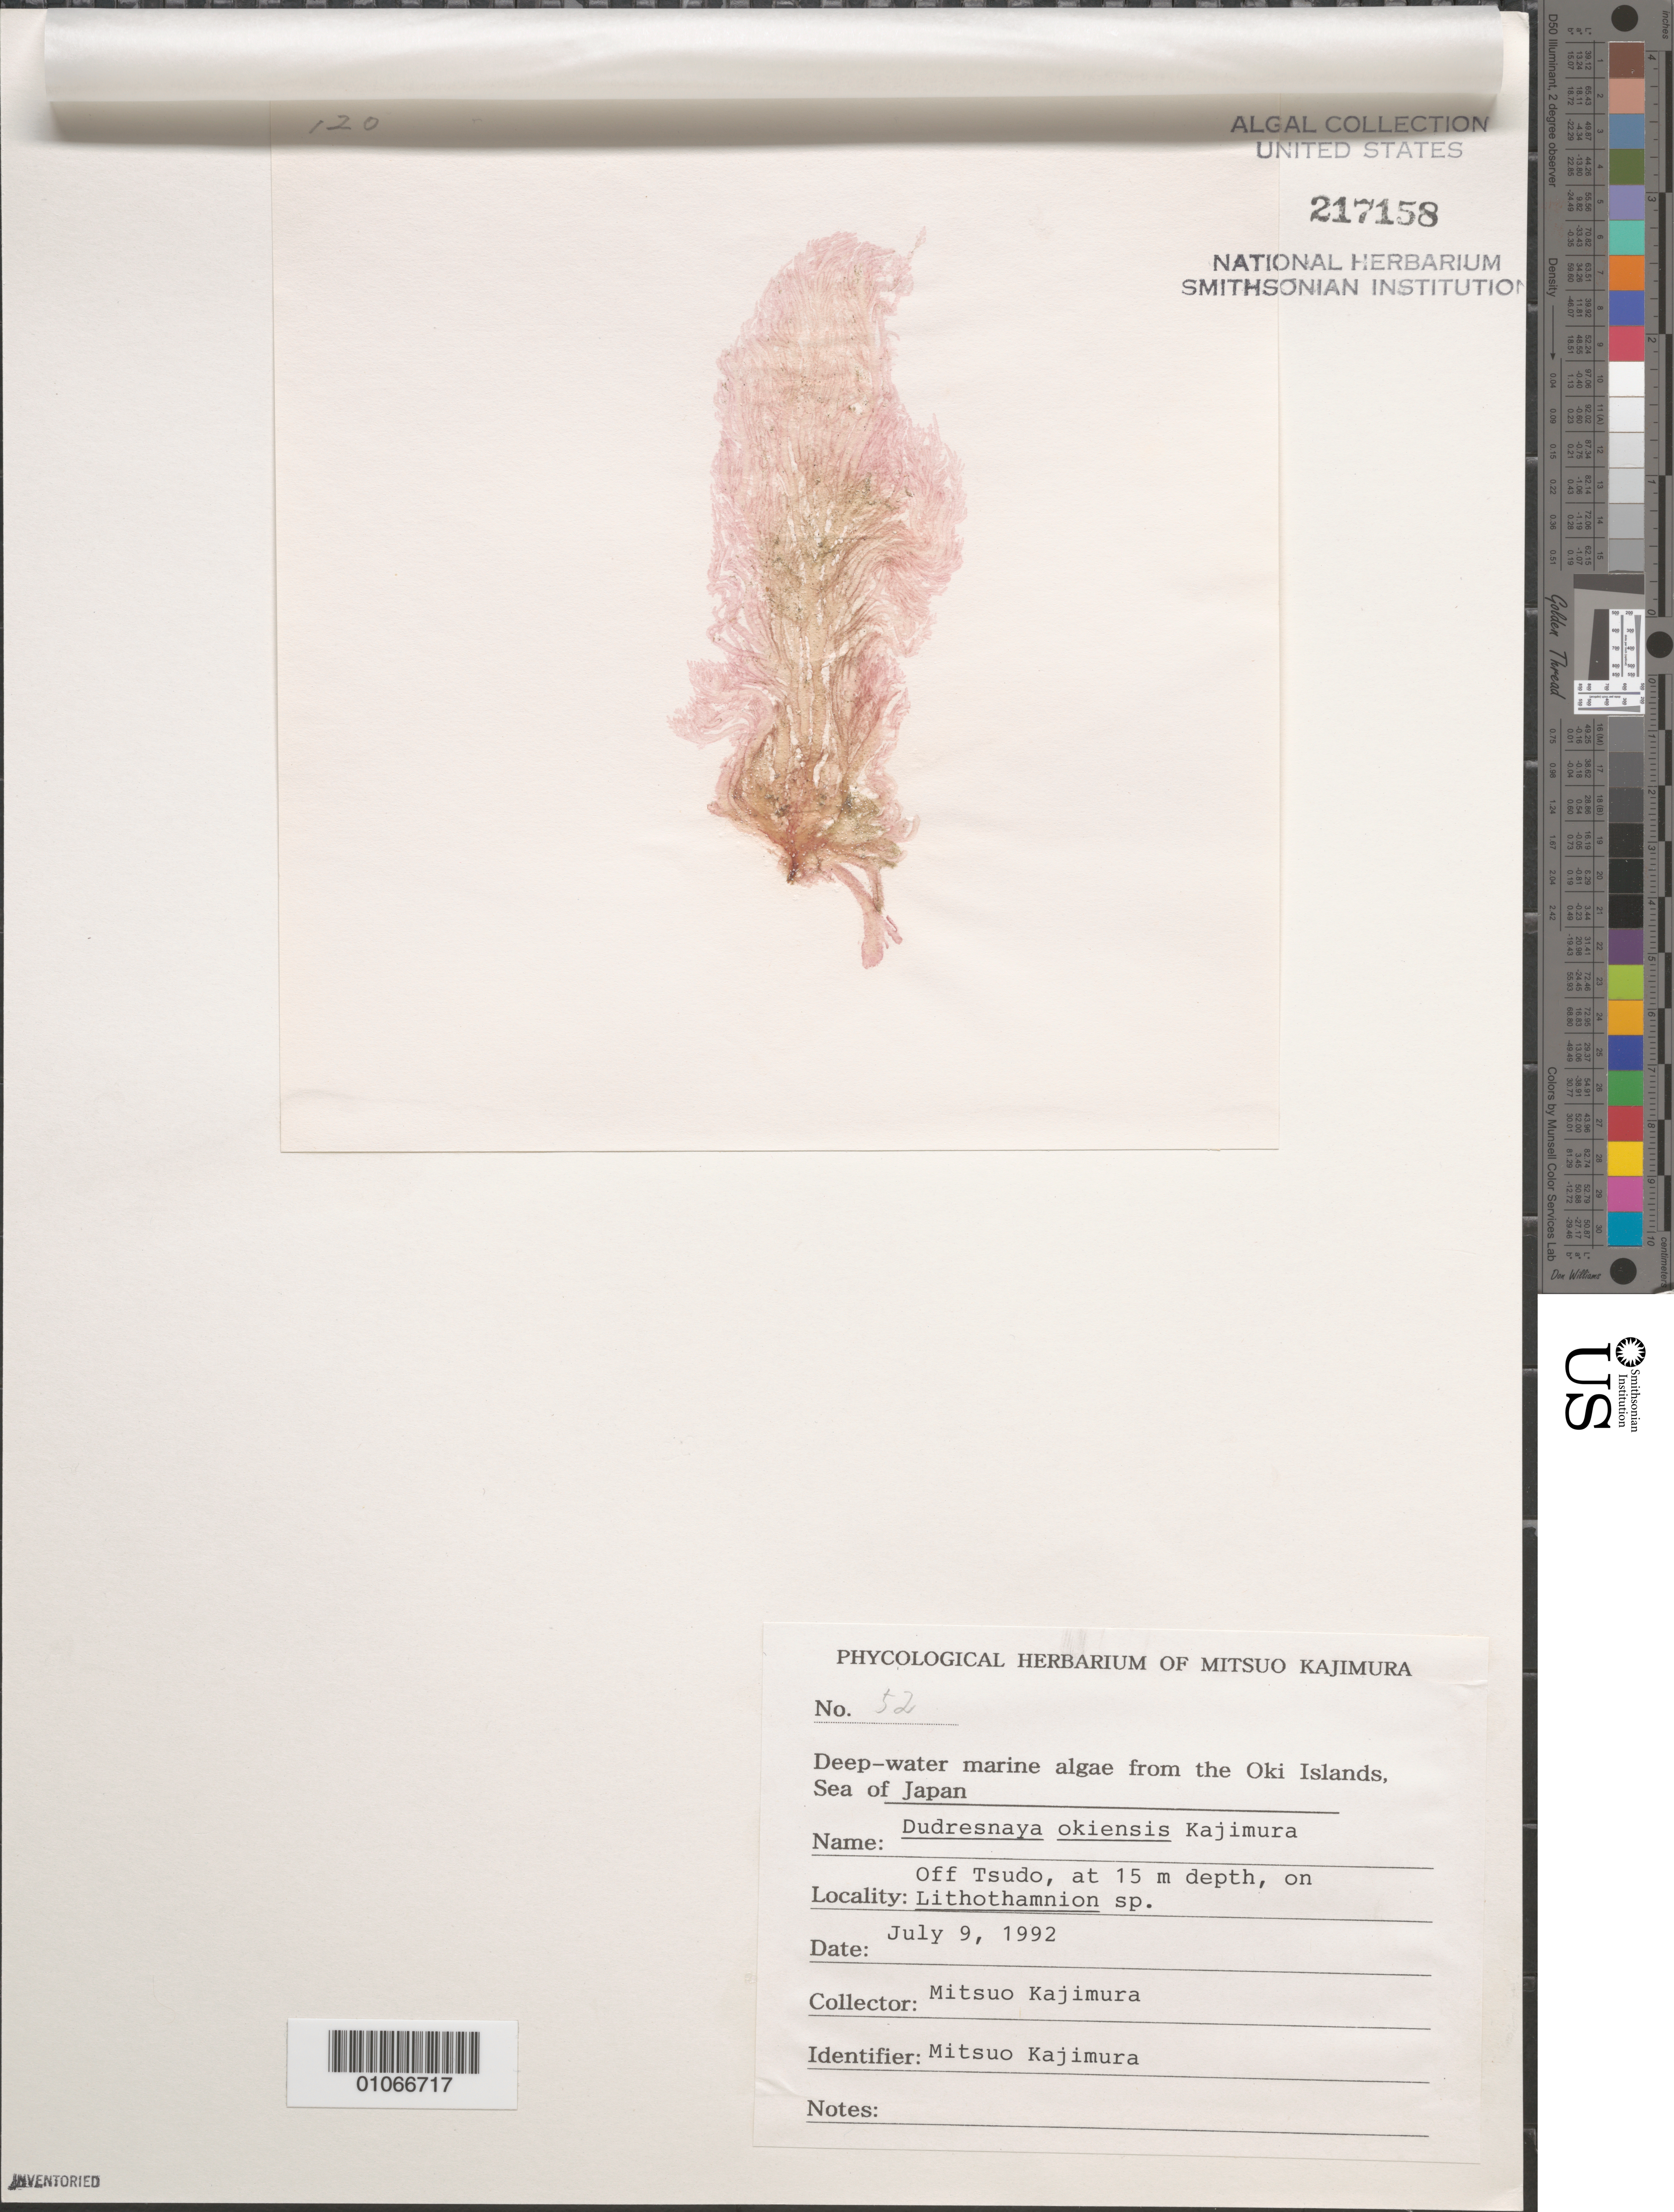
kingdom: Plantae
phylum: Rhodophyta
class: Florideophyceae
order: Gigartinales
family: Dumontiaceae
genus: Dudresnaya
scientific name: Dudresnaya okiensis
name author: M. Kajimura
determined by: Kajimura, Mitsuo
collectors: M. Kajimura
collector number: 52 & specimen 120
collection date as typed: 09 Jul 1992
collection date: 1992-07-09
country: Japan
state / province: Simane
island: Oki Is.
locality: Off Tsudo [village], Sea of Japan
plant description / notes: Phycologial Herbarium of Mitsuo Kajimura, Deep-water marine algae from the Oki Islands, Sea of Japan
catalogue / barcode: US 217158